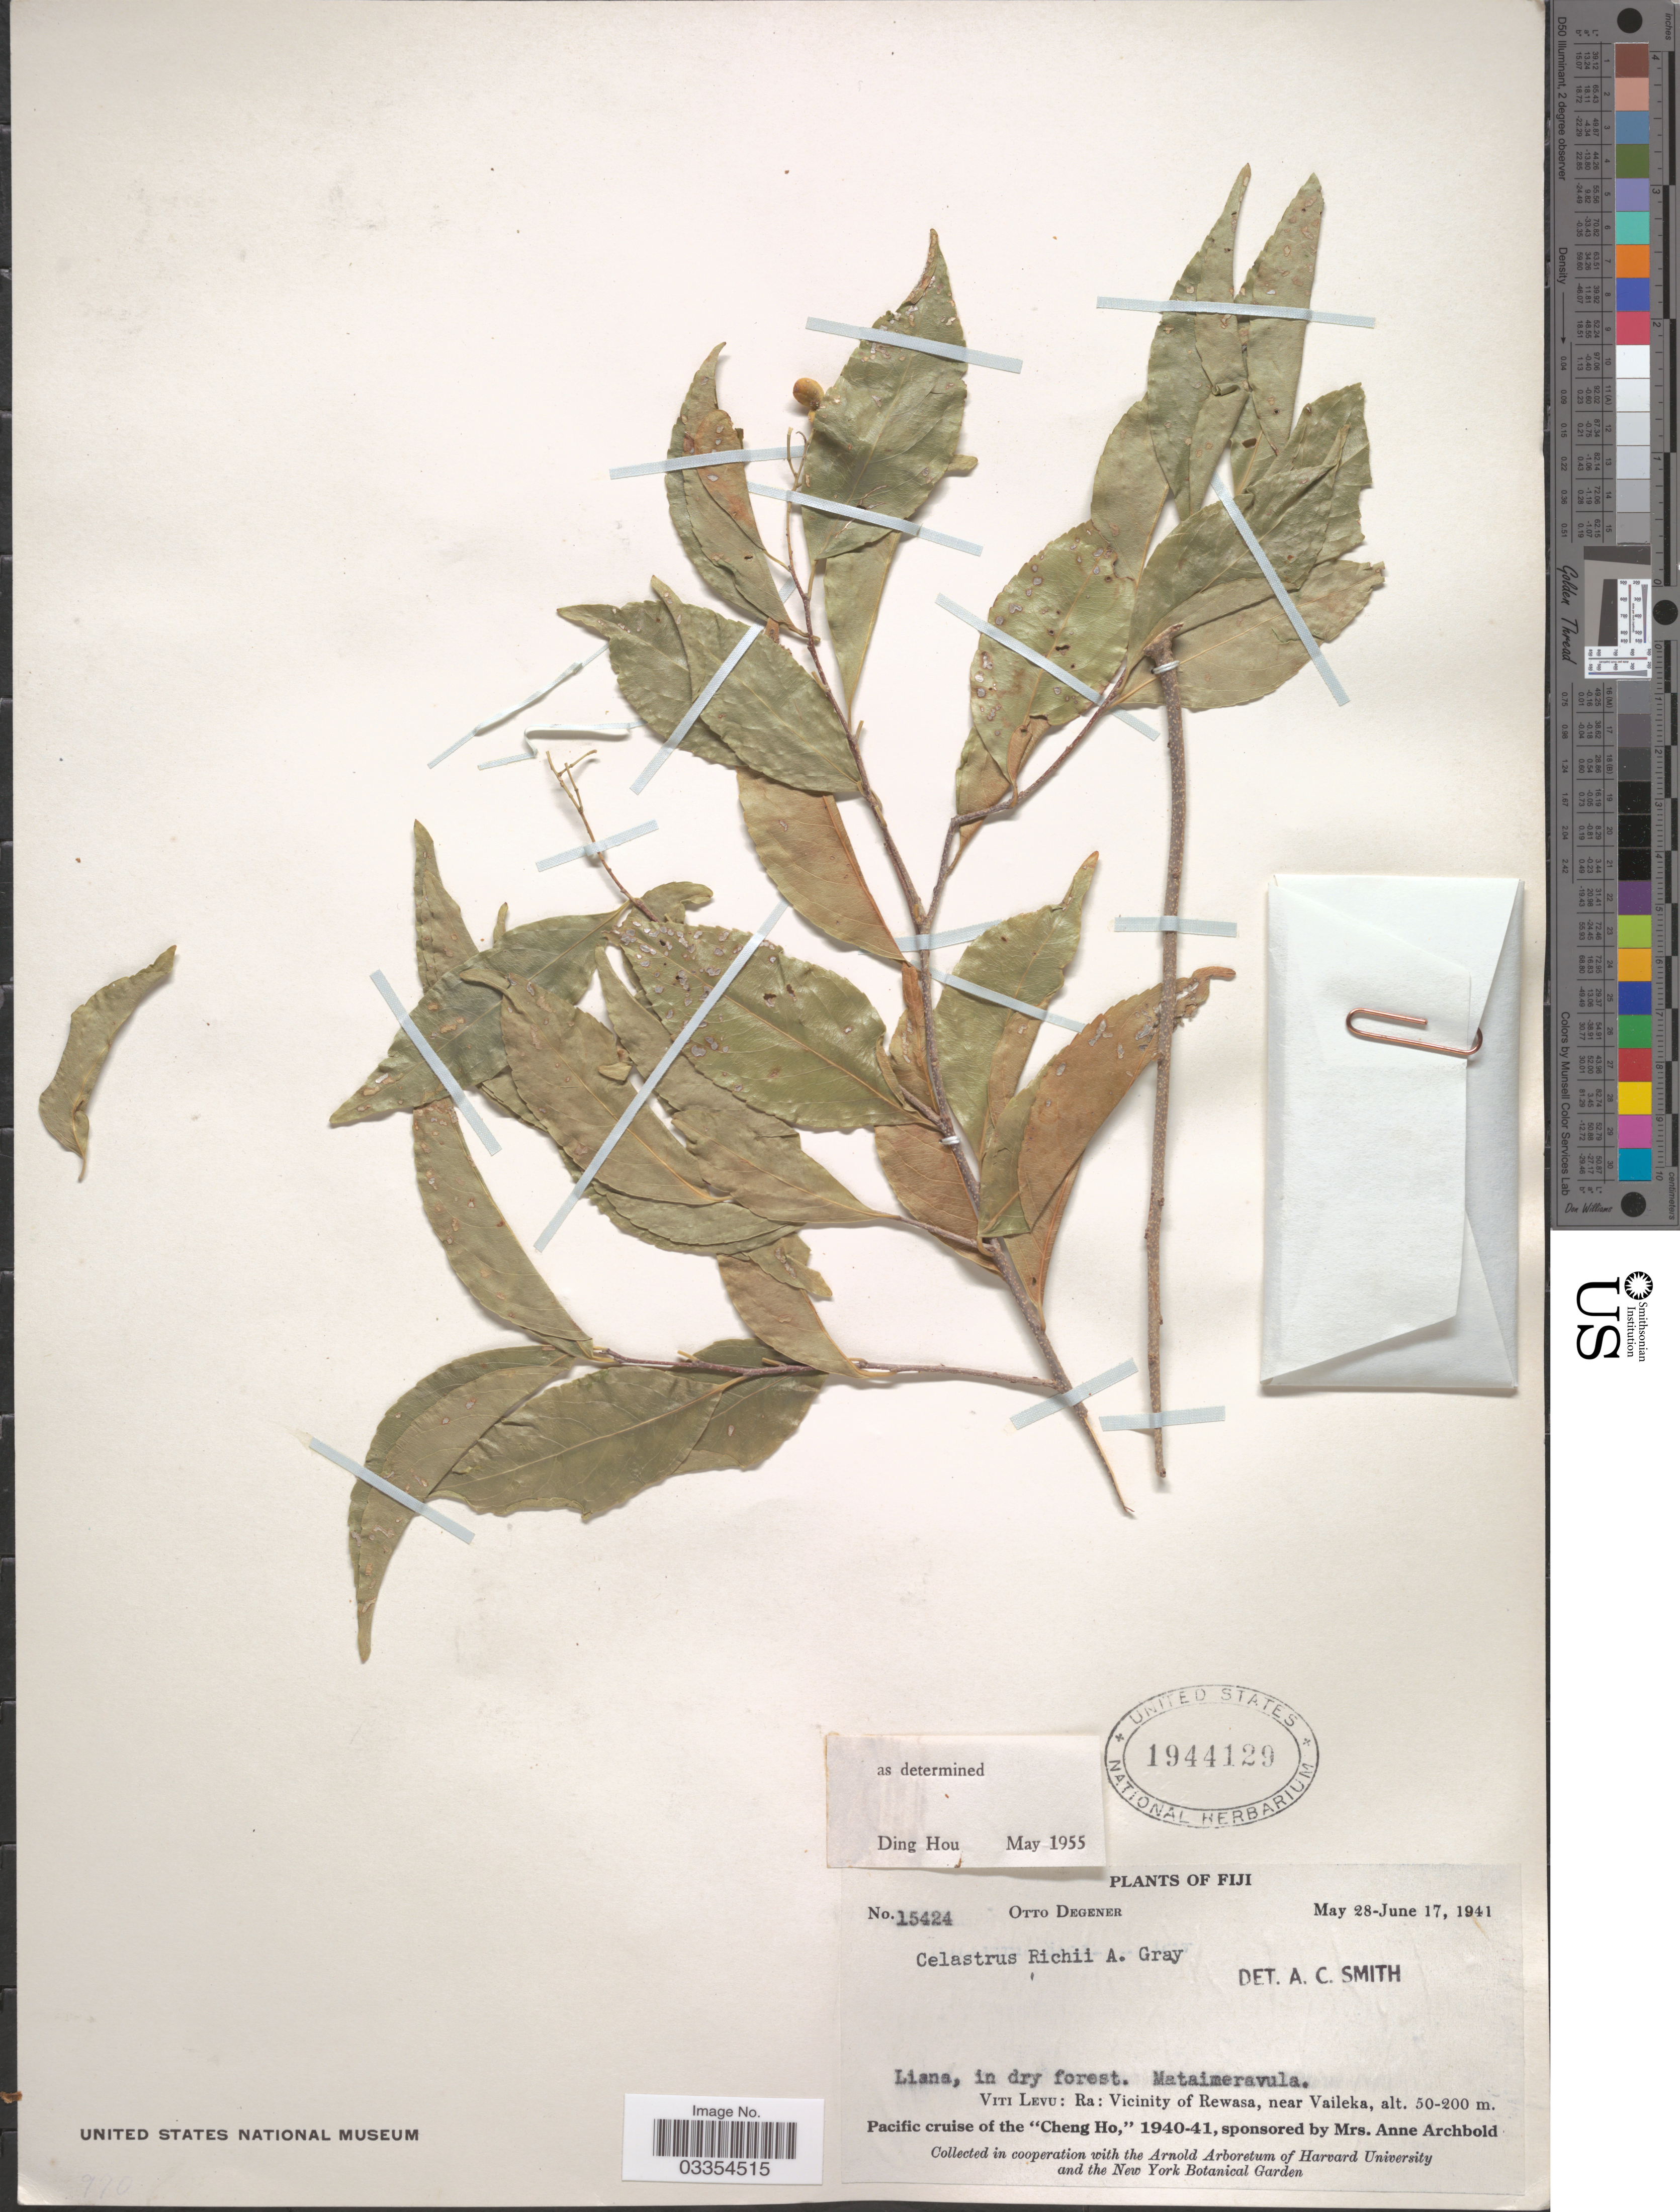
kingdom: Plantae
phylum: Tracheophyta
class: Magnoliopsida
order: Celastrales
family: Celastraceae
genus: Celastrus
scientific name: Celastrus richii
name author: A. Gray in Wilkes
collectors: O. Degener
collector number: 15424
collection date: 1941-05-28/1941-06-17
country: Fiji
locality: Mataimeravula, Viti Levu: Ra: Vicinity of Rewasa, near Vaileka.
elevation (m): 50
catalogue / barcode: US 1944129